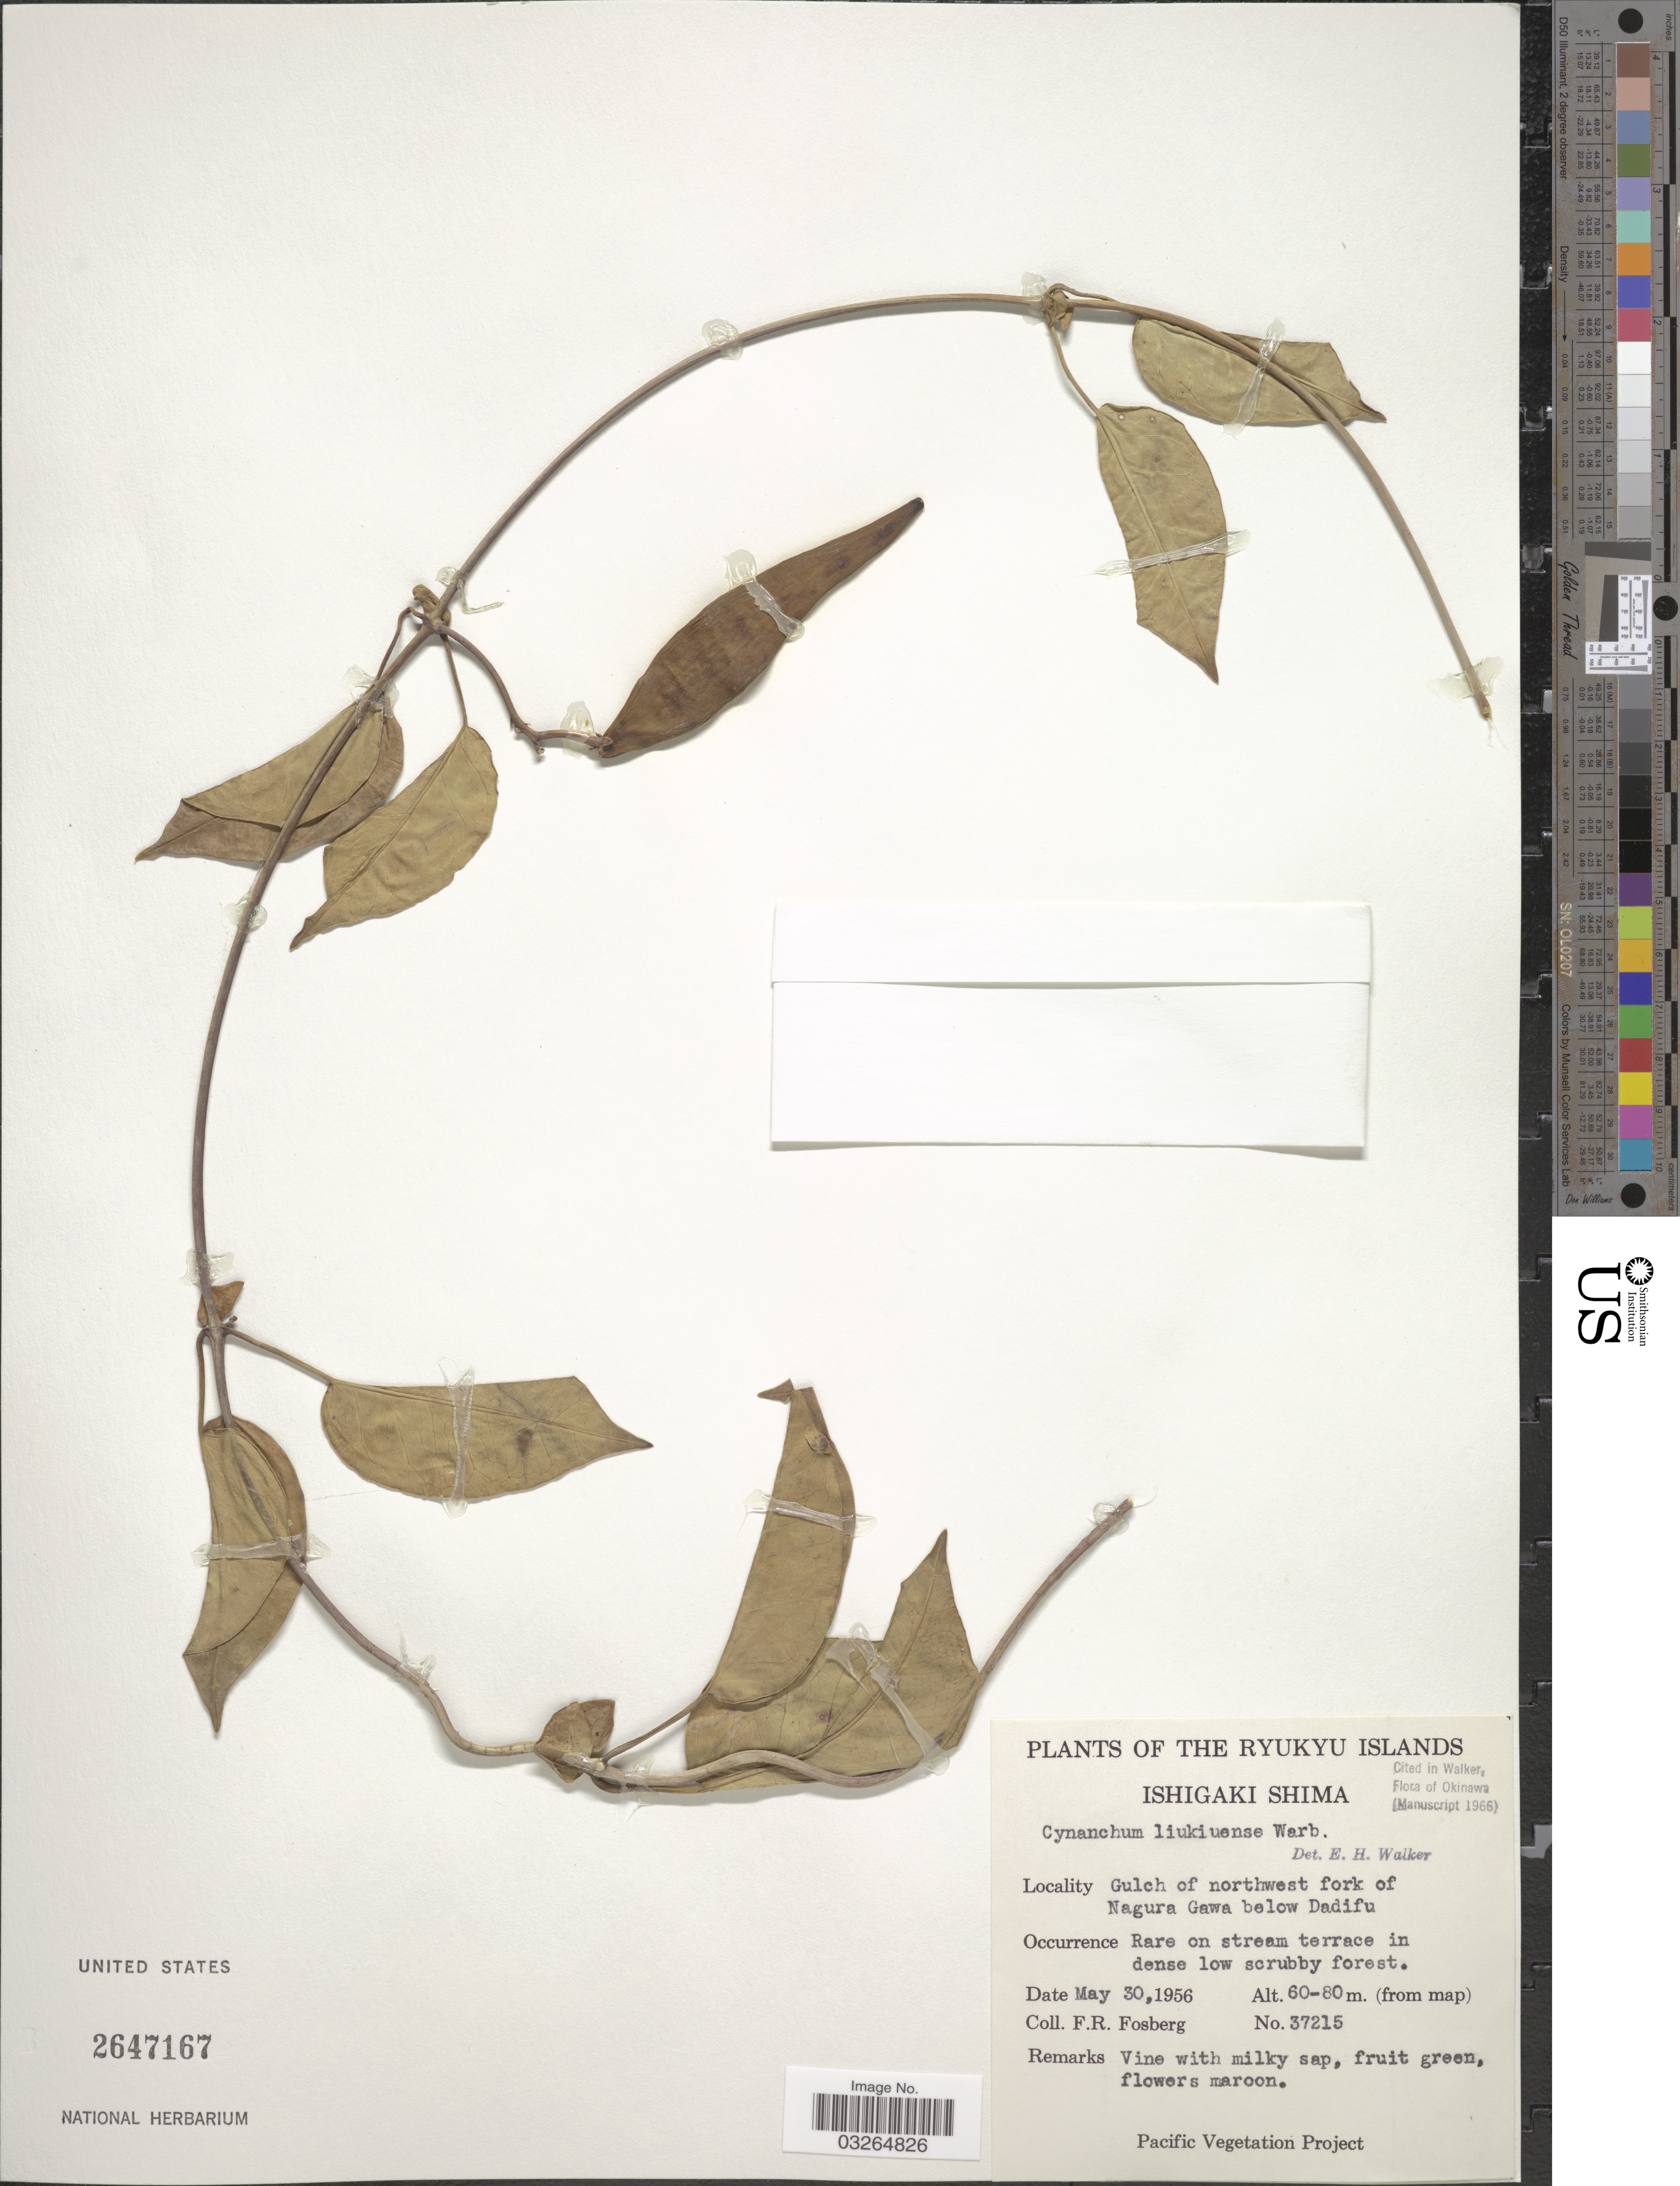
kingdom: Plantae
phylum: Tracheophyta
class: Magnoliopsida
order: Gentianales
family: Apocynaceae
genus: Cynanchum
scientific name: Cynanchum liukiuense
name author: Warb.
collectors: F. R. Fosberg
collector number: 37215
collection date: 1956-05-30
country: Japan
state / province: Okinawa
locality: Ryukyu Islands. Ishigaki Shima. Gulch of northwest fork of Nagura Gawa below Dadifu.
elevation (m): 60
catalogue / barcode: US 2647167